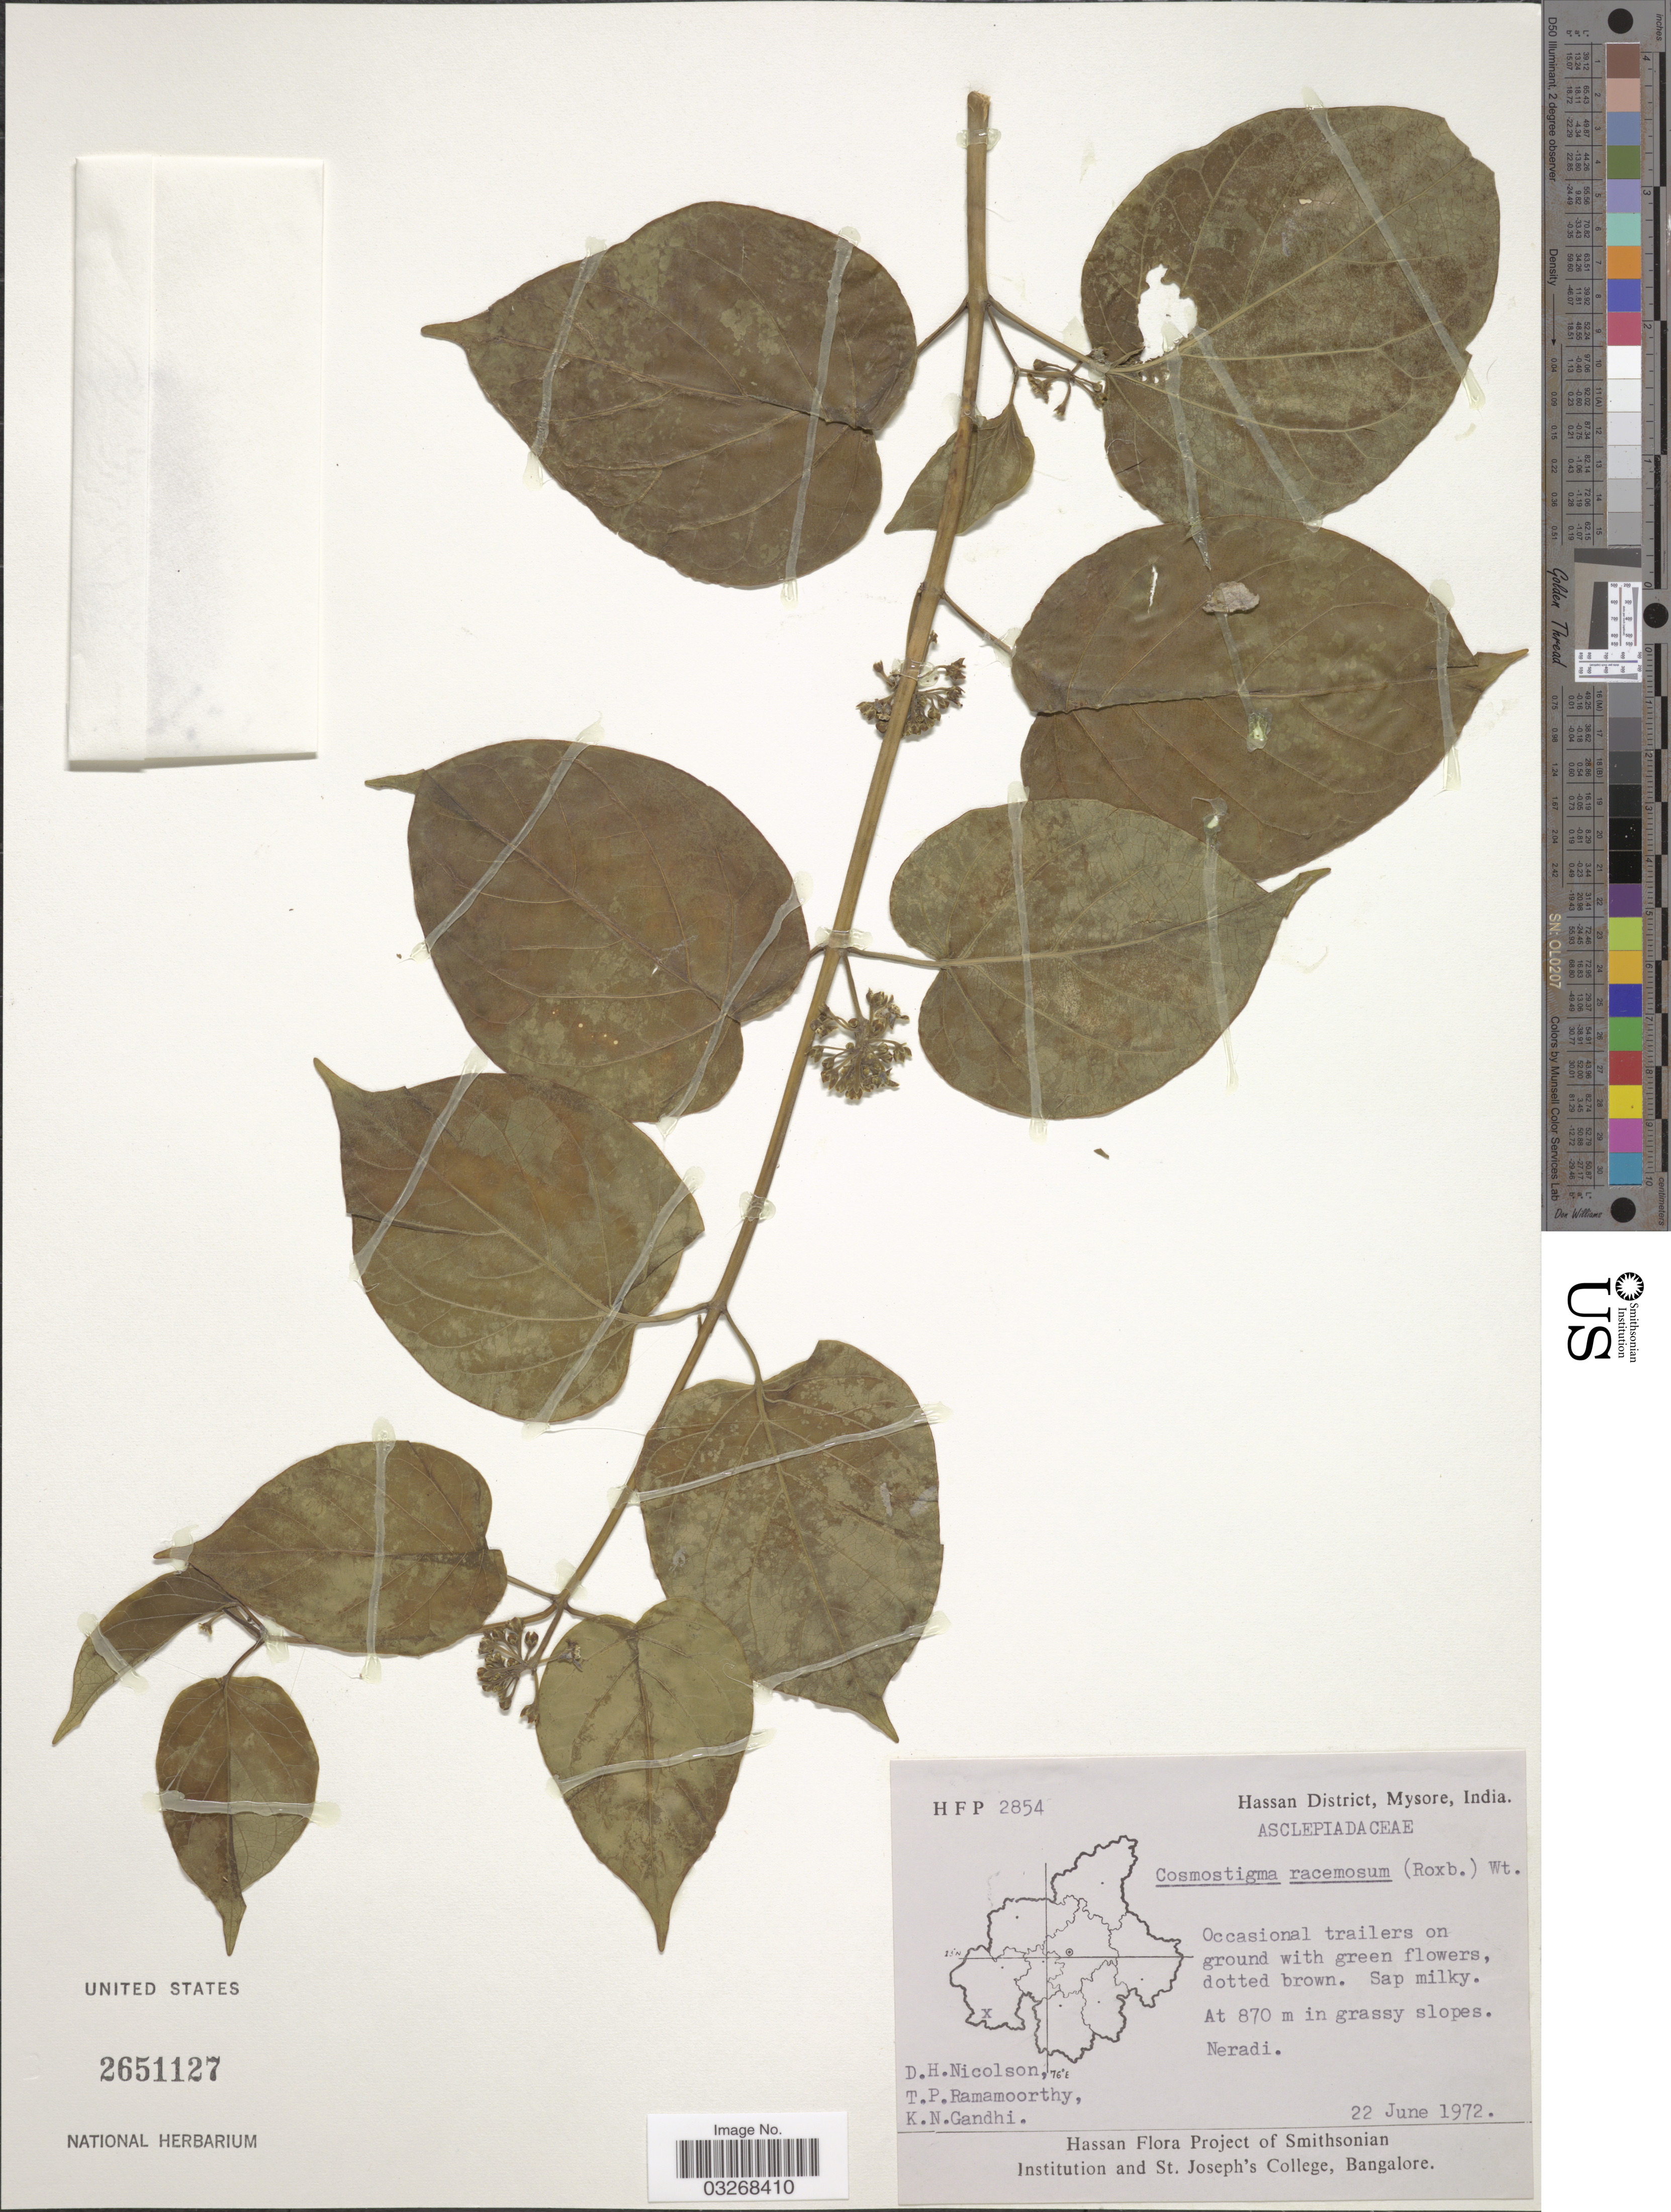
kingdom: Plantae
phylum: Tracheophyta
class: Magnoliopsida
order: Gentianales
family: Apocynaceae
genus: Cosmostigma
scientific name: Cosmostigma racemosum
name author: Wight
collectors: D. H. Nicolson, T. P. Ramamoorthy & K. N. Gandhi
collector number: HFP2854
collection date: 1972-06-22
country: India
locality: Hassan District, Mysore. Neradi.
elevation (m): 870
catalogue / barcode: US 2651127